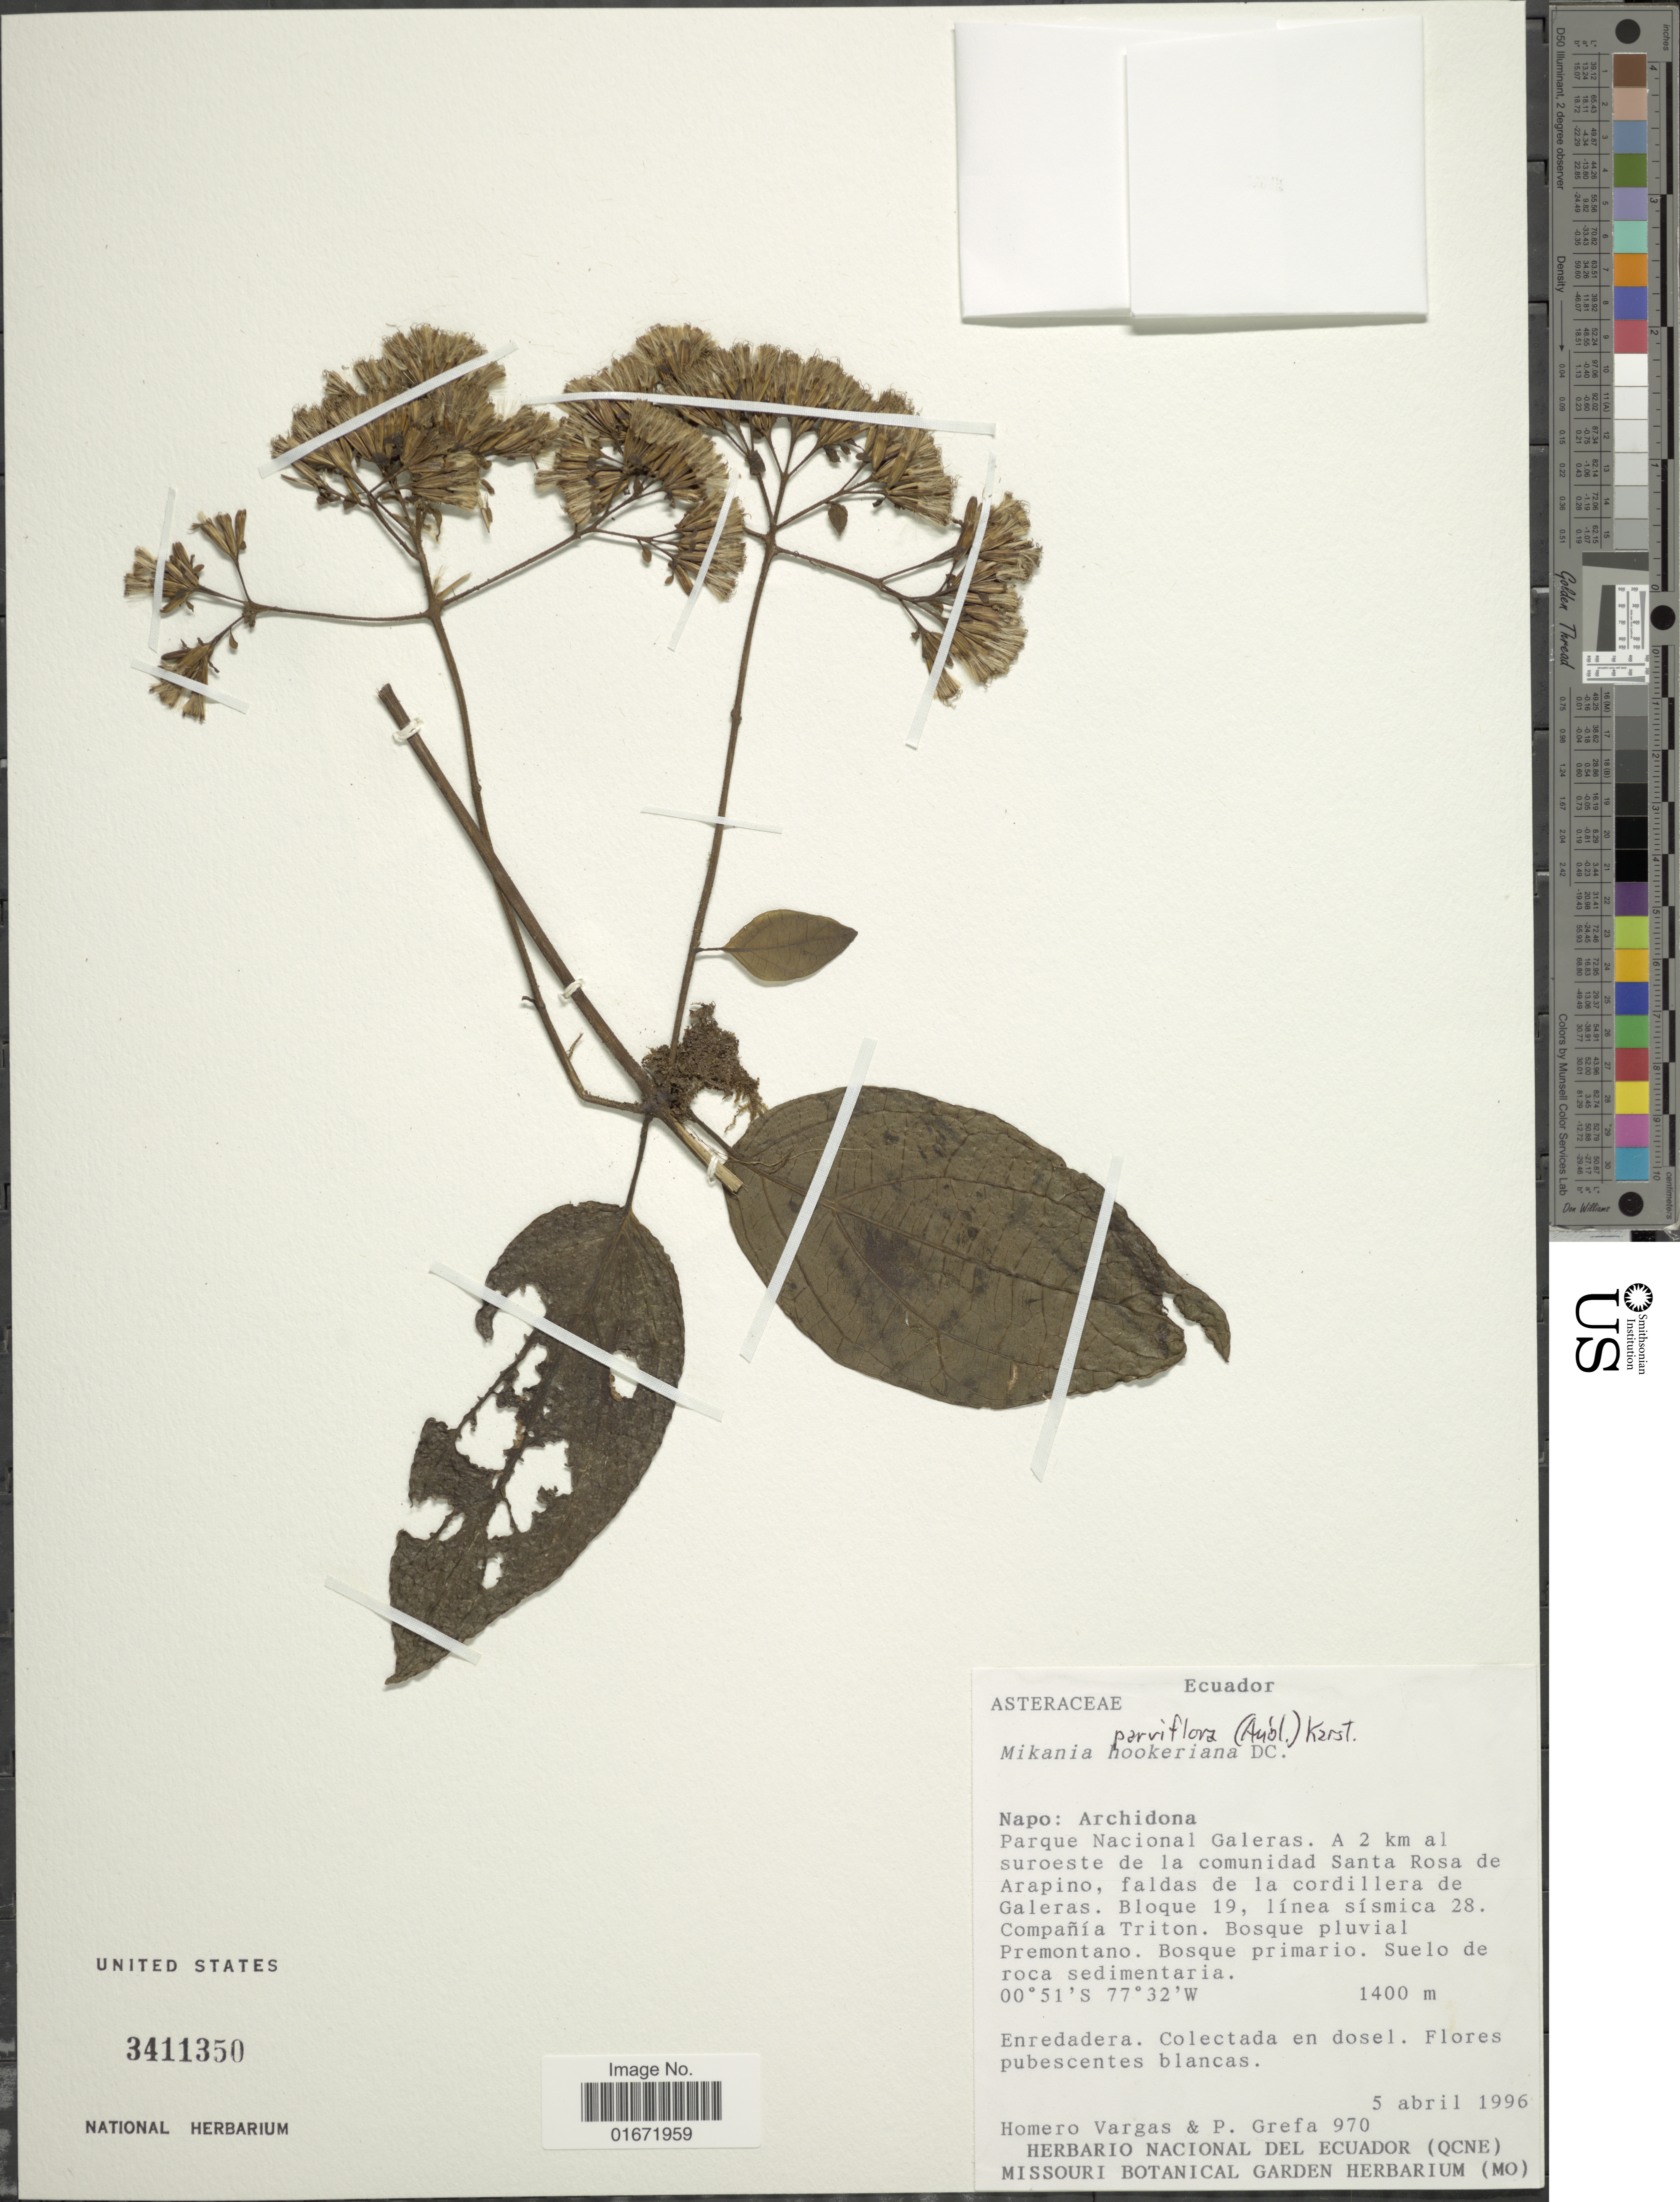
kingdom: Plantae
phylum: Tracheophyta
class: Magnoliopsida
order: Asterales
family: Asteraceae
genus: Mikania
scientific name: Mikania parviflora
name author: (Aubl.) Karst.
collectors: H. Vargas & P. Grefa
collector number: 970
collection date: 1996-04-05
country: Ecuador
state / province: Napo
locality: Napo: Archidona. Parque Nacional Galeras. A 2 km al suroeste de la comunidad Santa Rosa de Arapino, faldas de la cordillera de Galeras. Bloque 19, linea sismica 28. Compañía Triton. Bosque pluvial Premontano. Bosque primario. Suelo de roca sedimentaria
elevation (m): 1400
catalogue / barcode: US 3411350